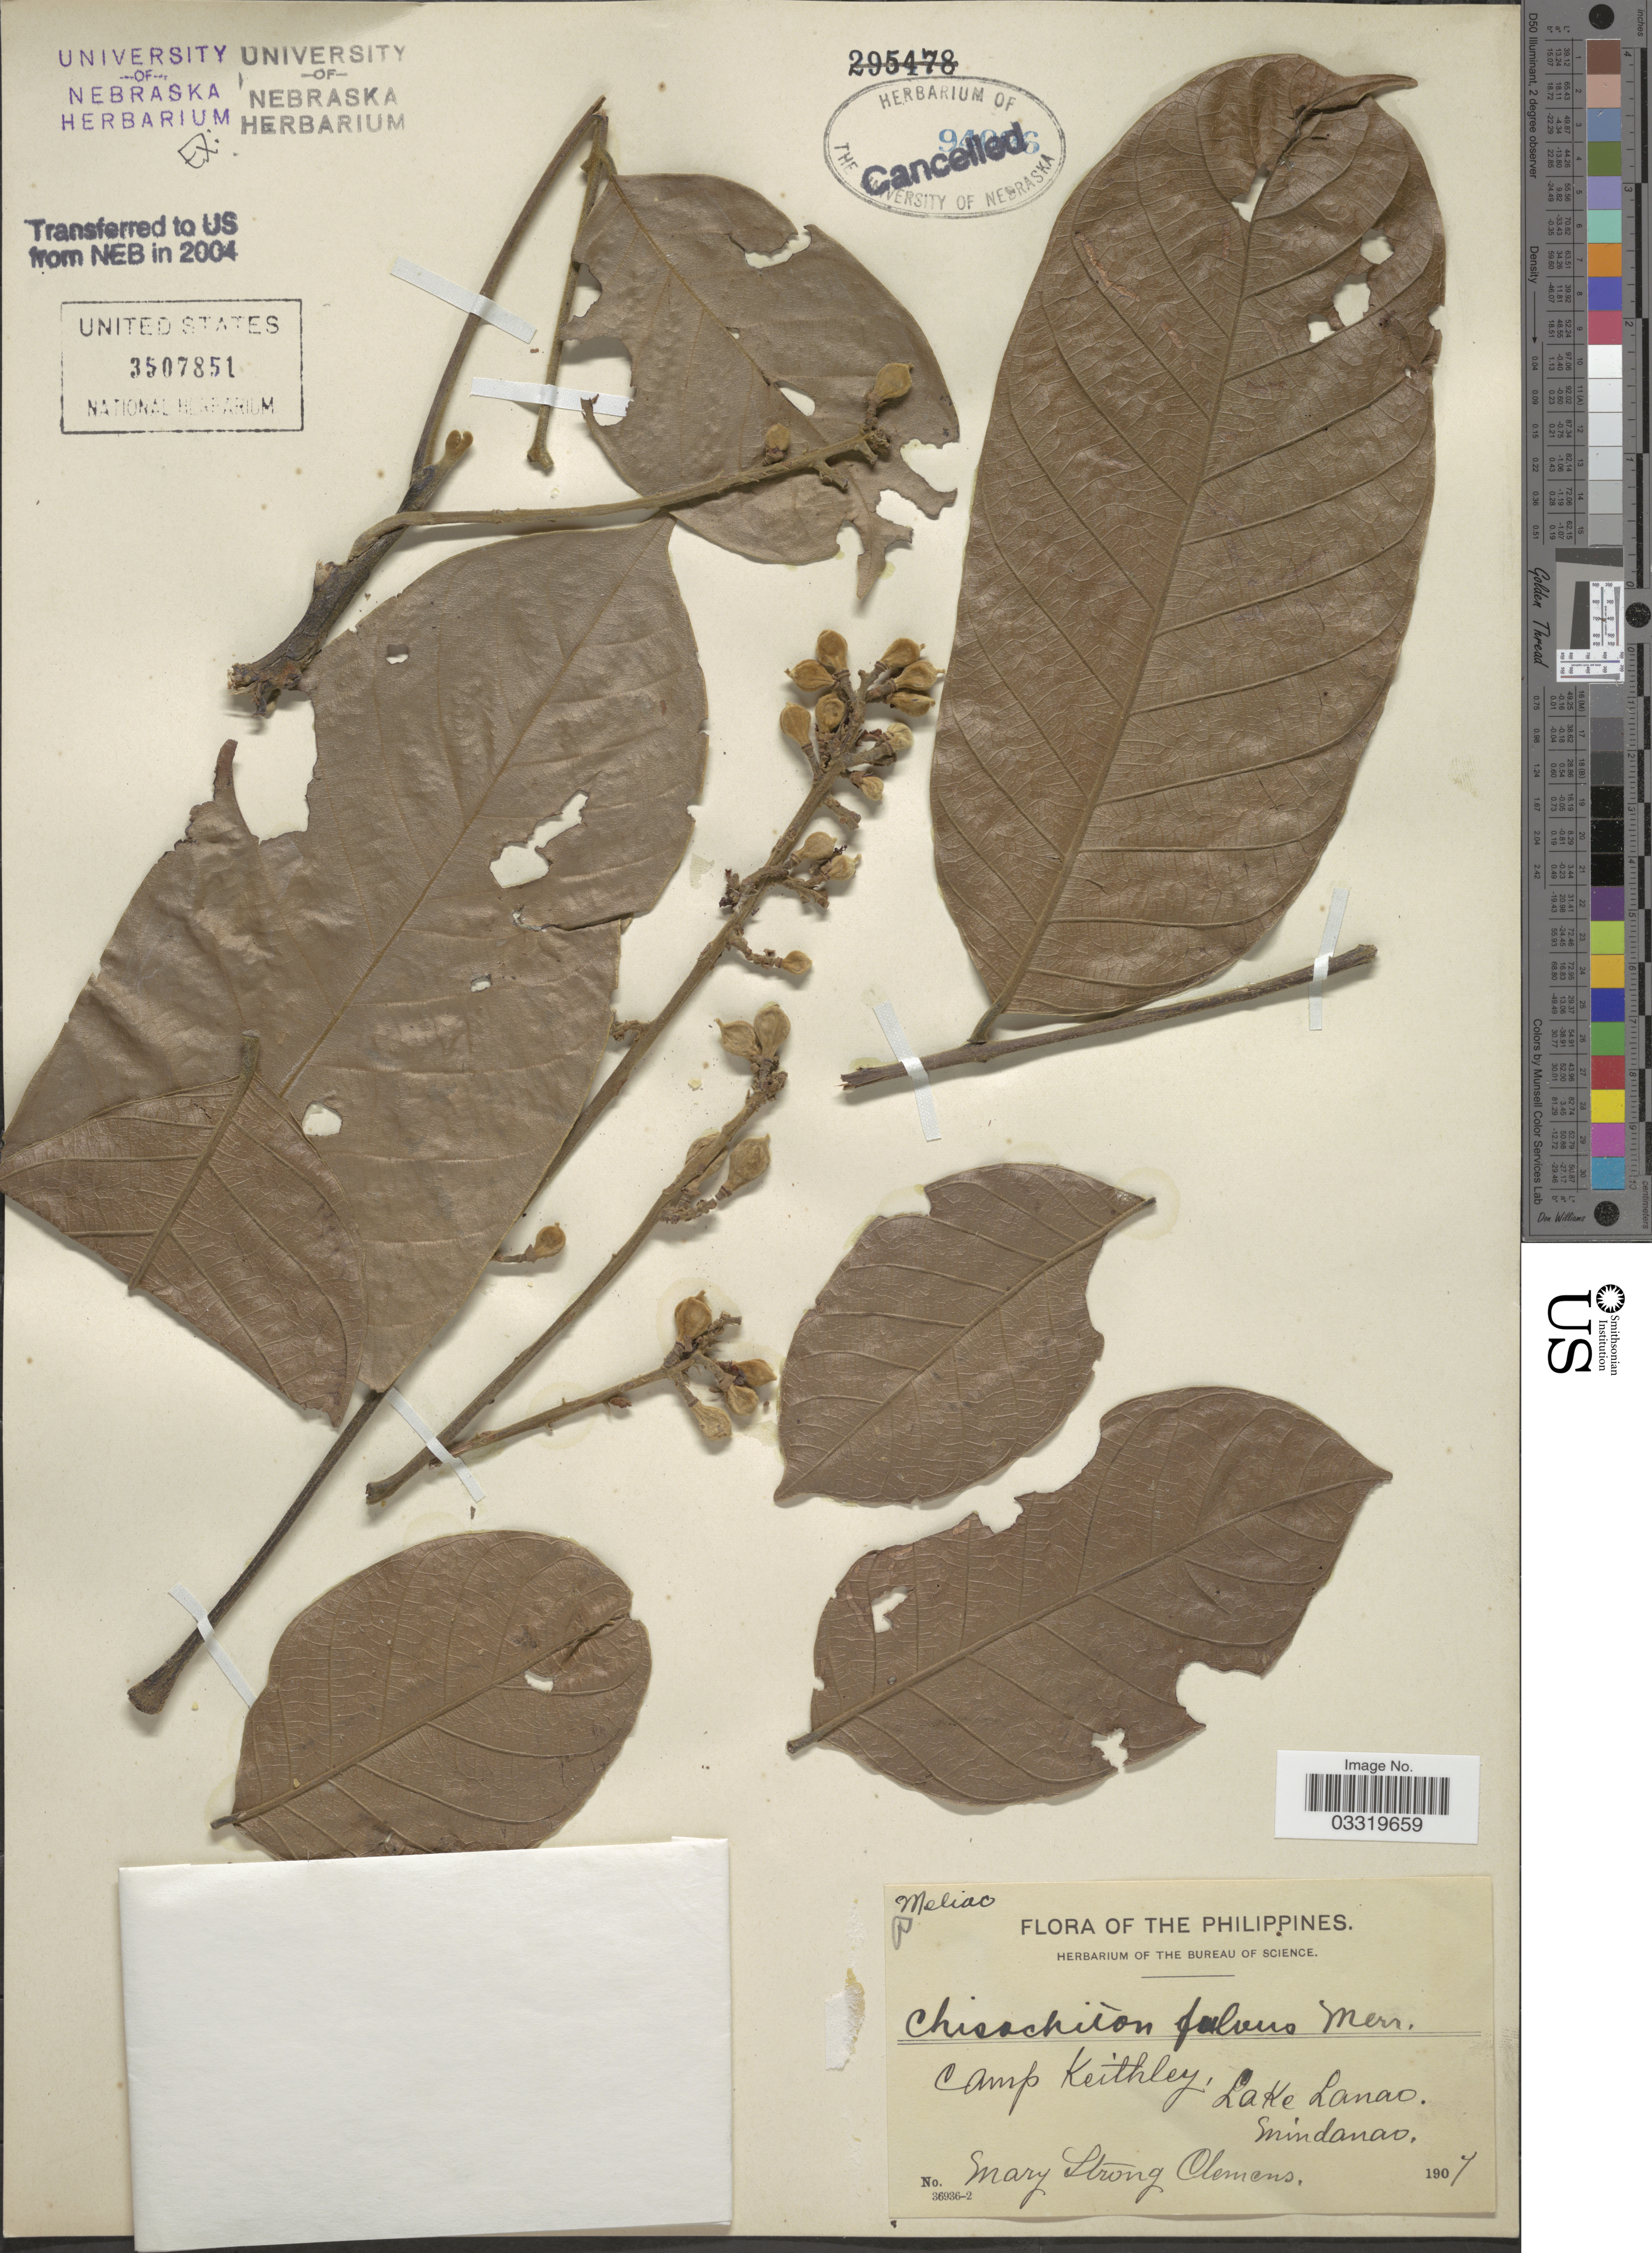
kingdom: Plantae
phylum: Tracheophyta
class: Magnoliopsida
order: Sapindales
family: Meliaceae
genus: Chisocheton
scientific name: Chisocheton fulvus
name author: Merr.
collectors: M. S. Clemens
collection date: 1907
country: Philippines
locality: Camp Keithley, Lake Lanao. Mindanao.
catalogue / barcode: US 3507851